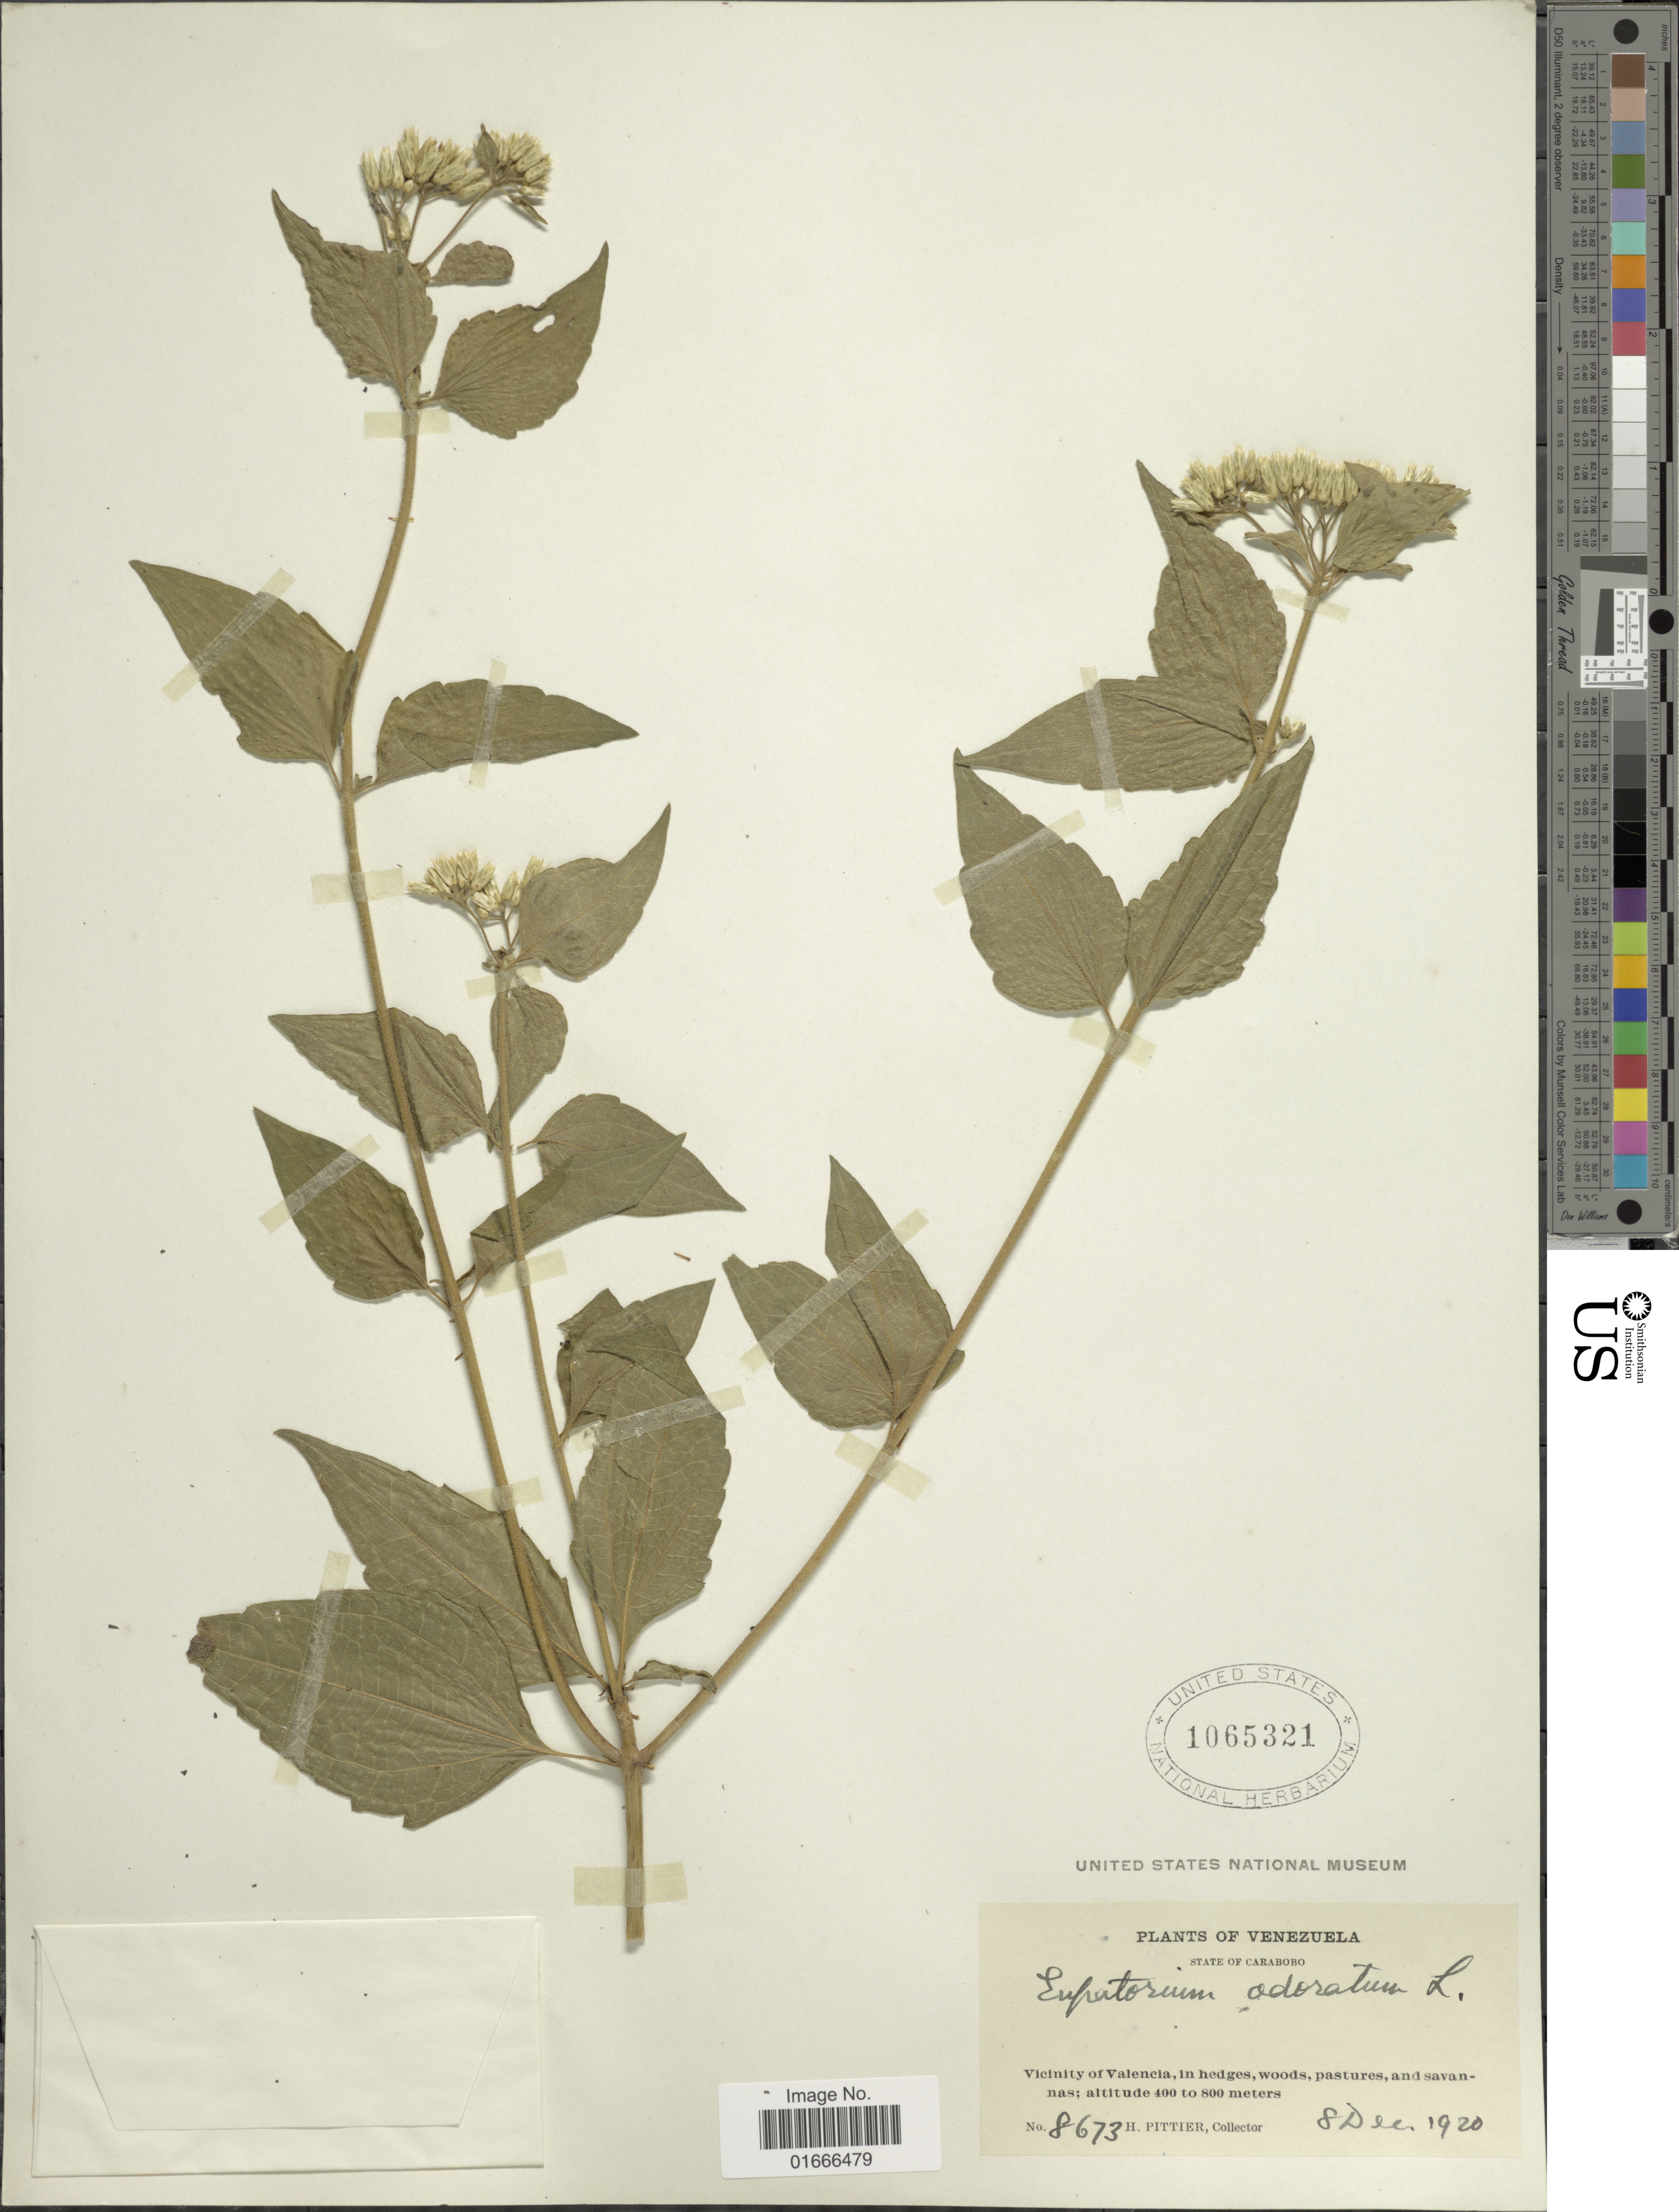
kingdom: Plantae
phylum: Tracheophyta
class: Magnoliopsida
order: Asterales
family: Asteraceae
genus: Chromolaena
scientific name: Chromolaena odorata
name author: (L.) R.M. King & H. Rob.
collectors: H. F. Pittier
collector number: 8673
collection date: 1920-12-08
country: Venezuela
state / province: Carabobo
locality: Vicinity of Valencia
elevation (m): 400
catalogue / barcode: US 1065321